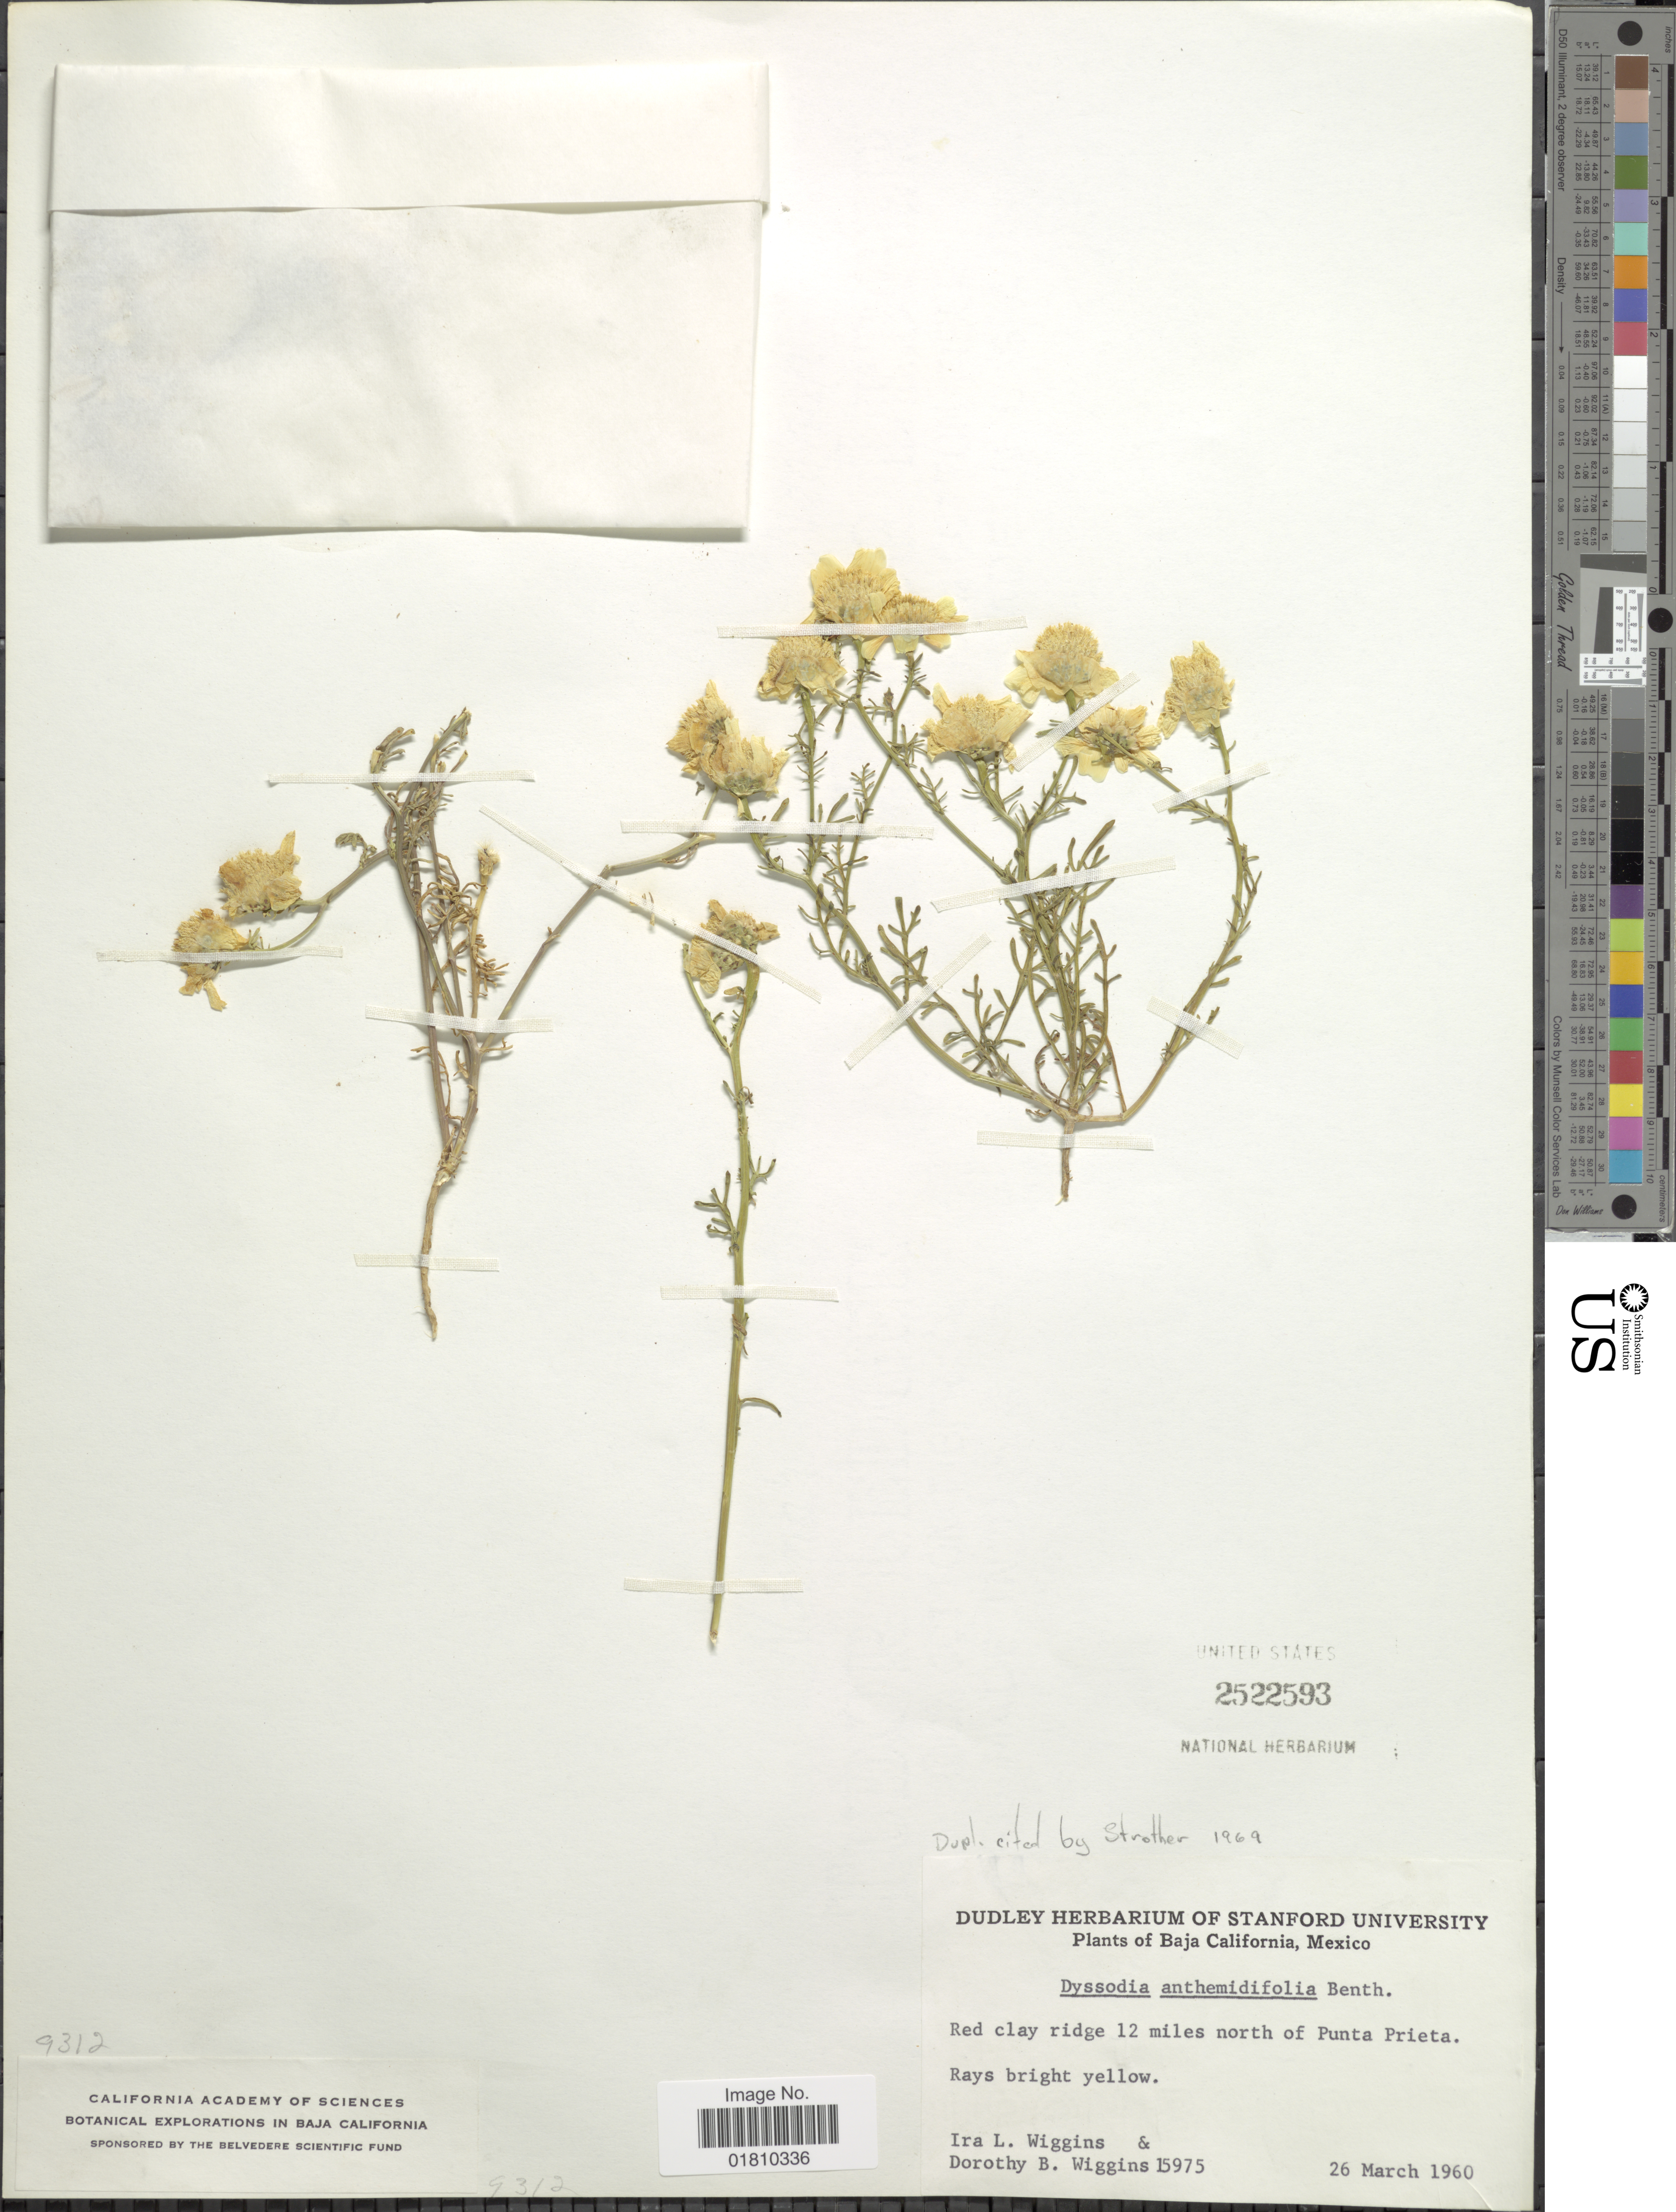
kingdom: Plantae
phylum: Tracheophyta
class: Magnoliopsida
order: Asterales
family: Asteraceae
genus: Boeberastrum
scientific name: Boeberastrum anthemidifolium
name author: Rydb.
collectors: I. L. Wiggins & D. B. Wiggins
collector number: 15975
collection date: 1960-03-26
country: Mexico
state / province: Baja California Norte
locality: Red clay ridge 12 miles north of Punta Prieta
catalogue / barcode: US 2522593